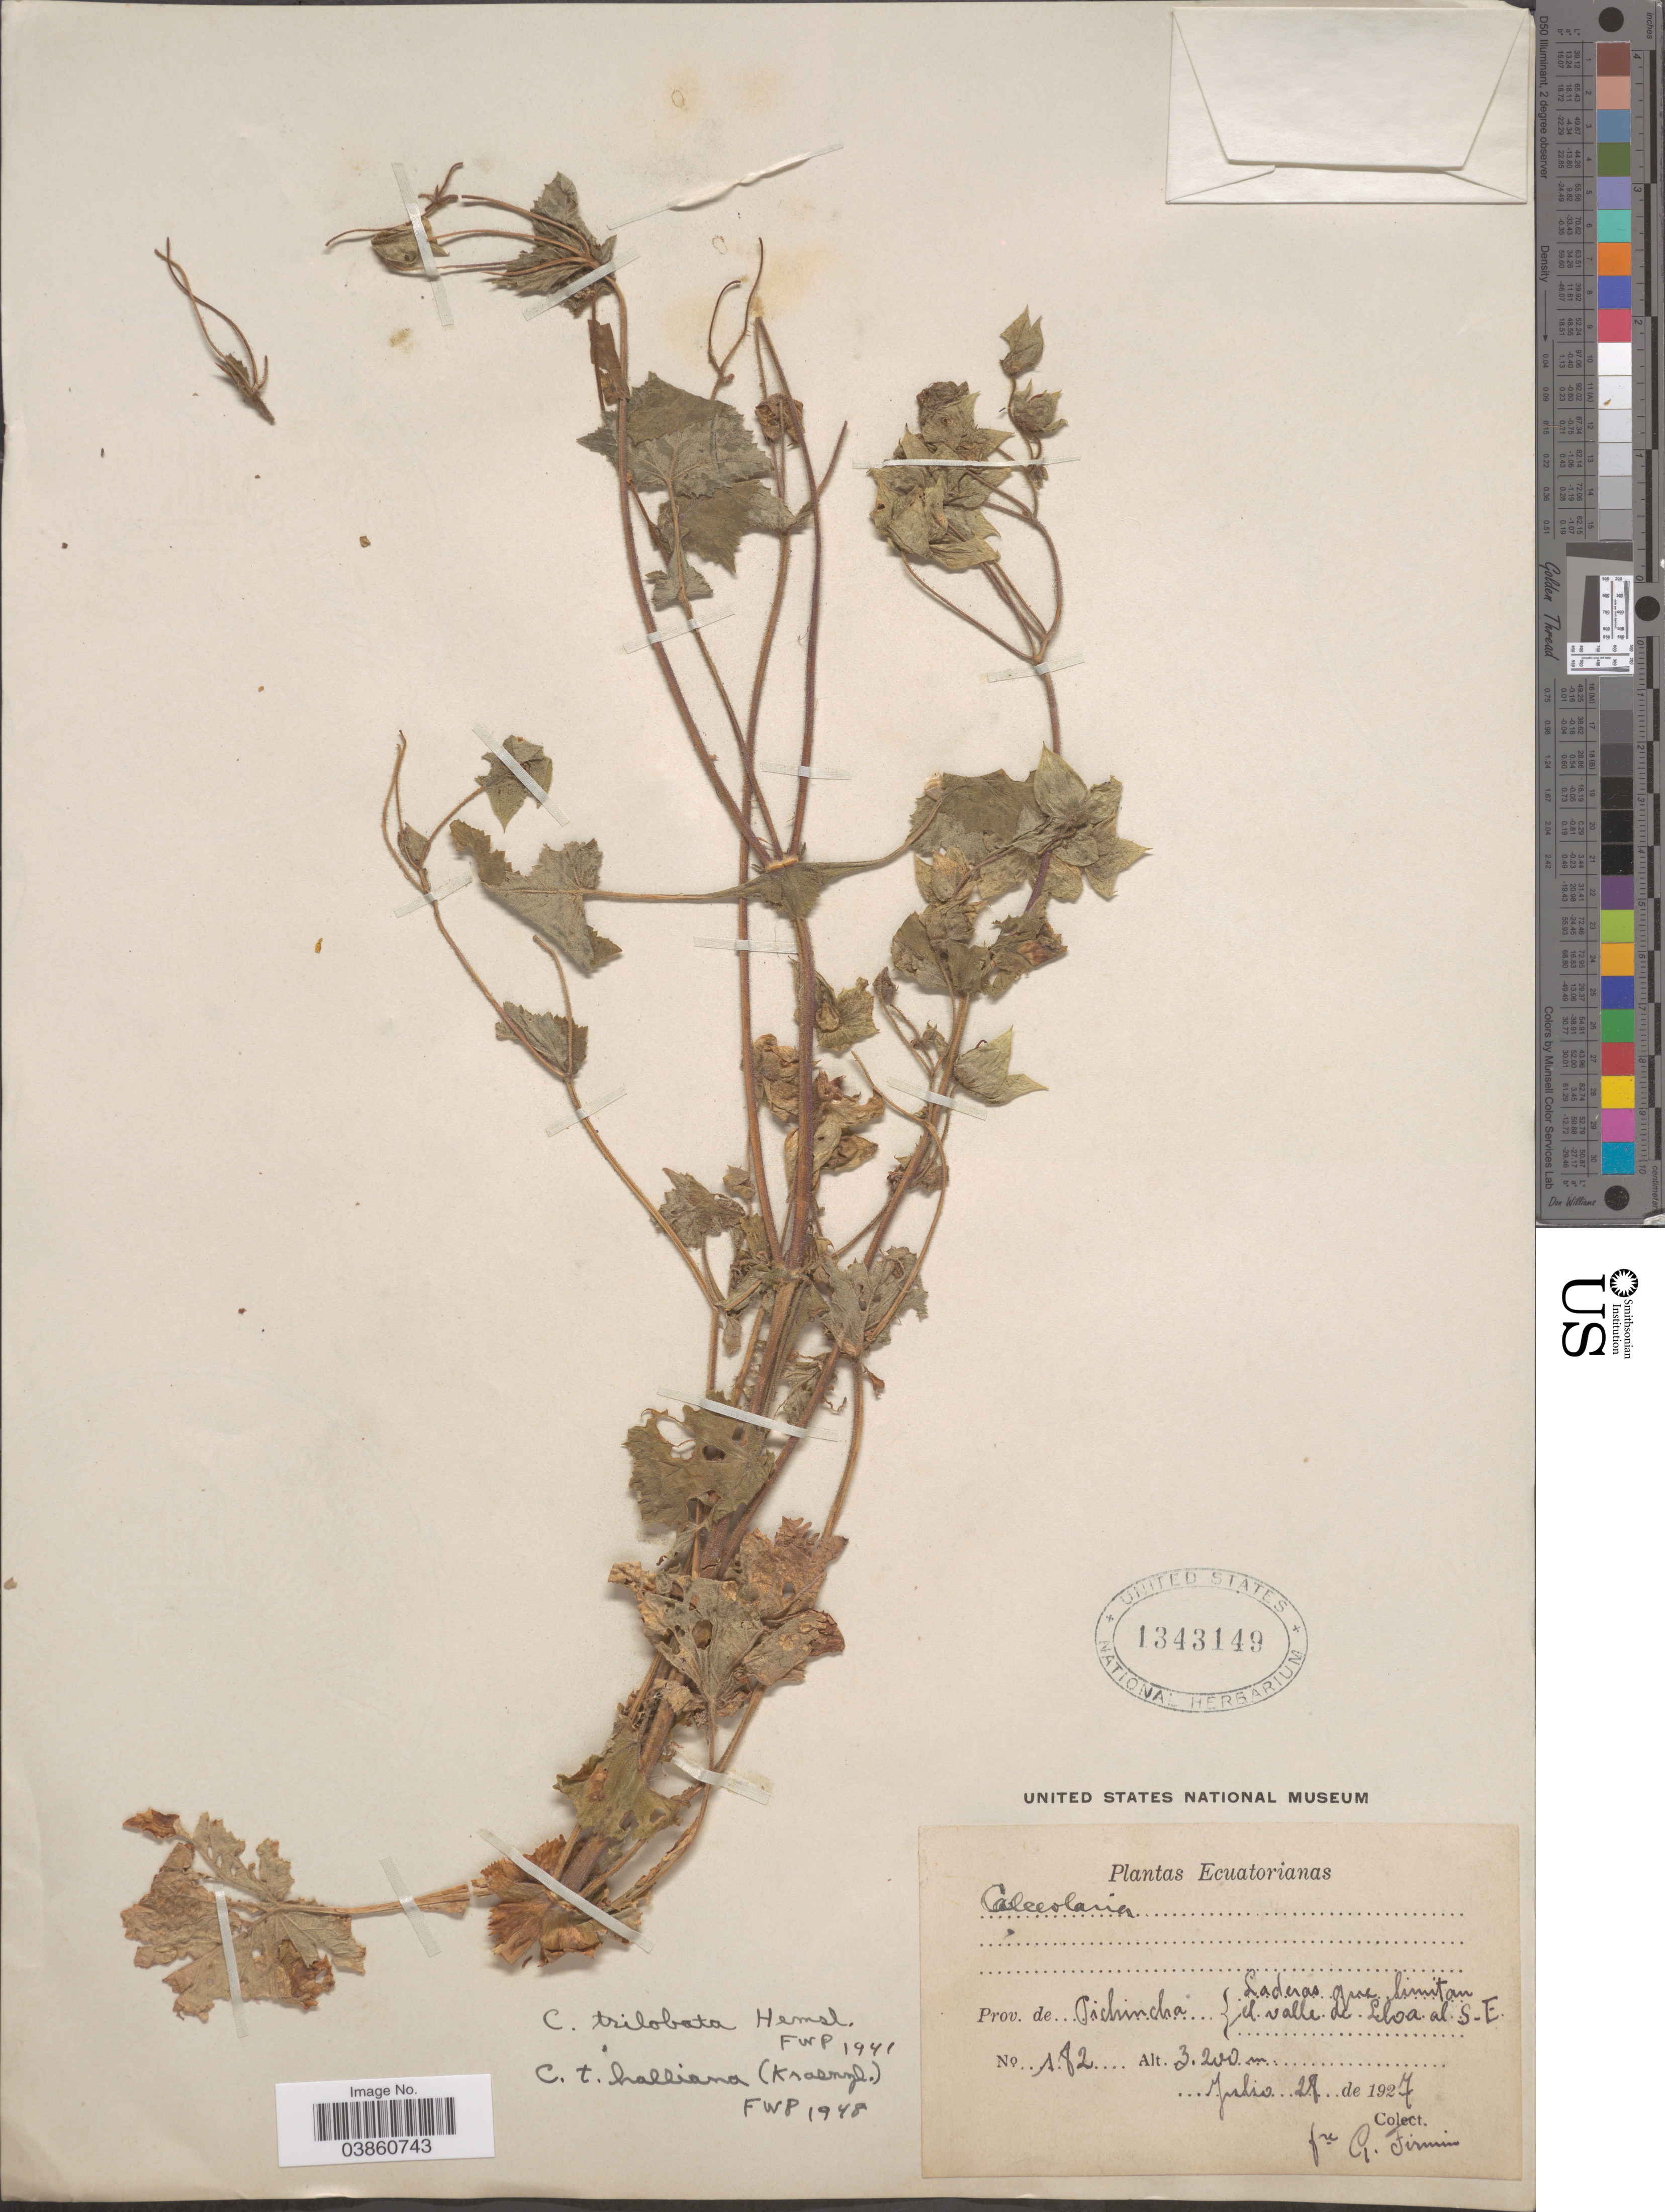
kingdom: Plantae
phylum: Tracheophyta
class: Magnoliopsida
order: Lamiales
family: Calceolariaceae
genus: Calceolaria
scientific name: Calceolaria trilobata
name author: Hemsl.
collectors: F. Firmin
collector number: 182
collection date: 1927-07-28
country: Ecuador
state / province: Pichincha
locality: Laderas que limitan el valle de Lloa al S.E.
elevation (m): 3200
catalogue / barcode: US 1343149